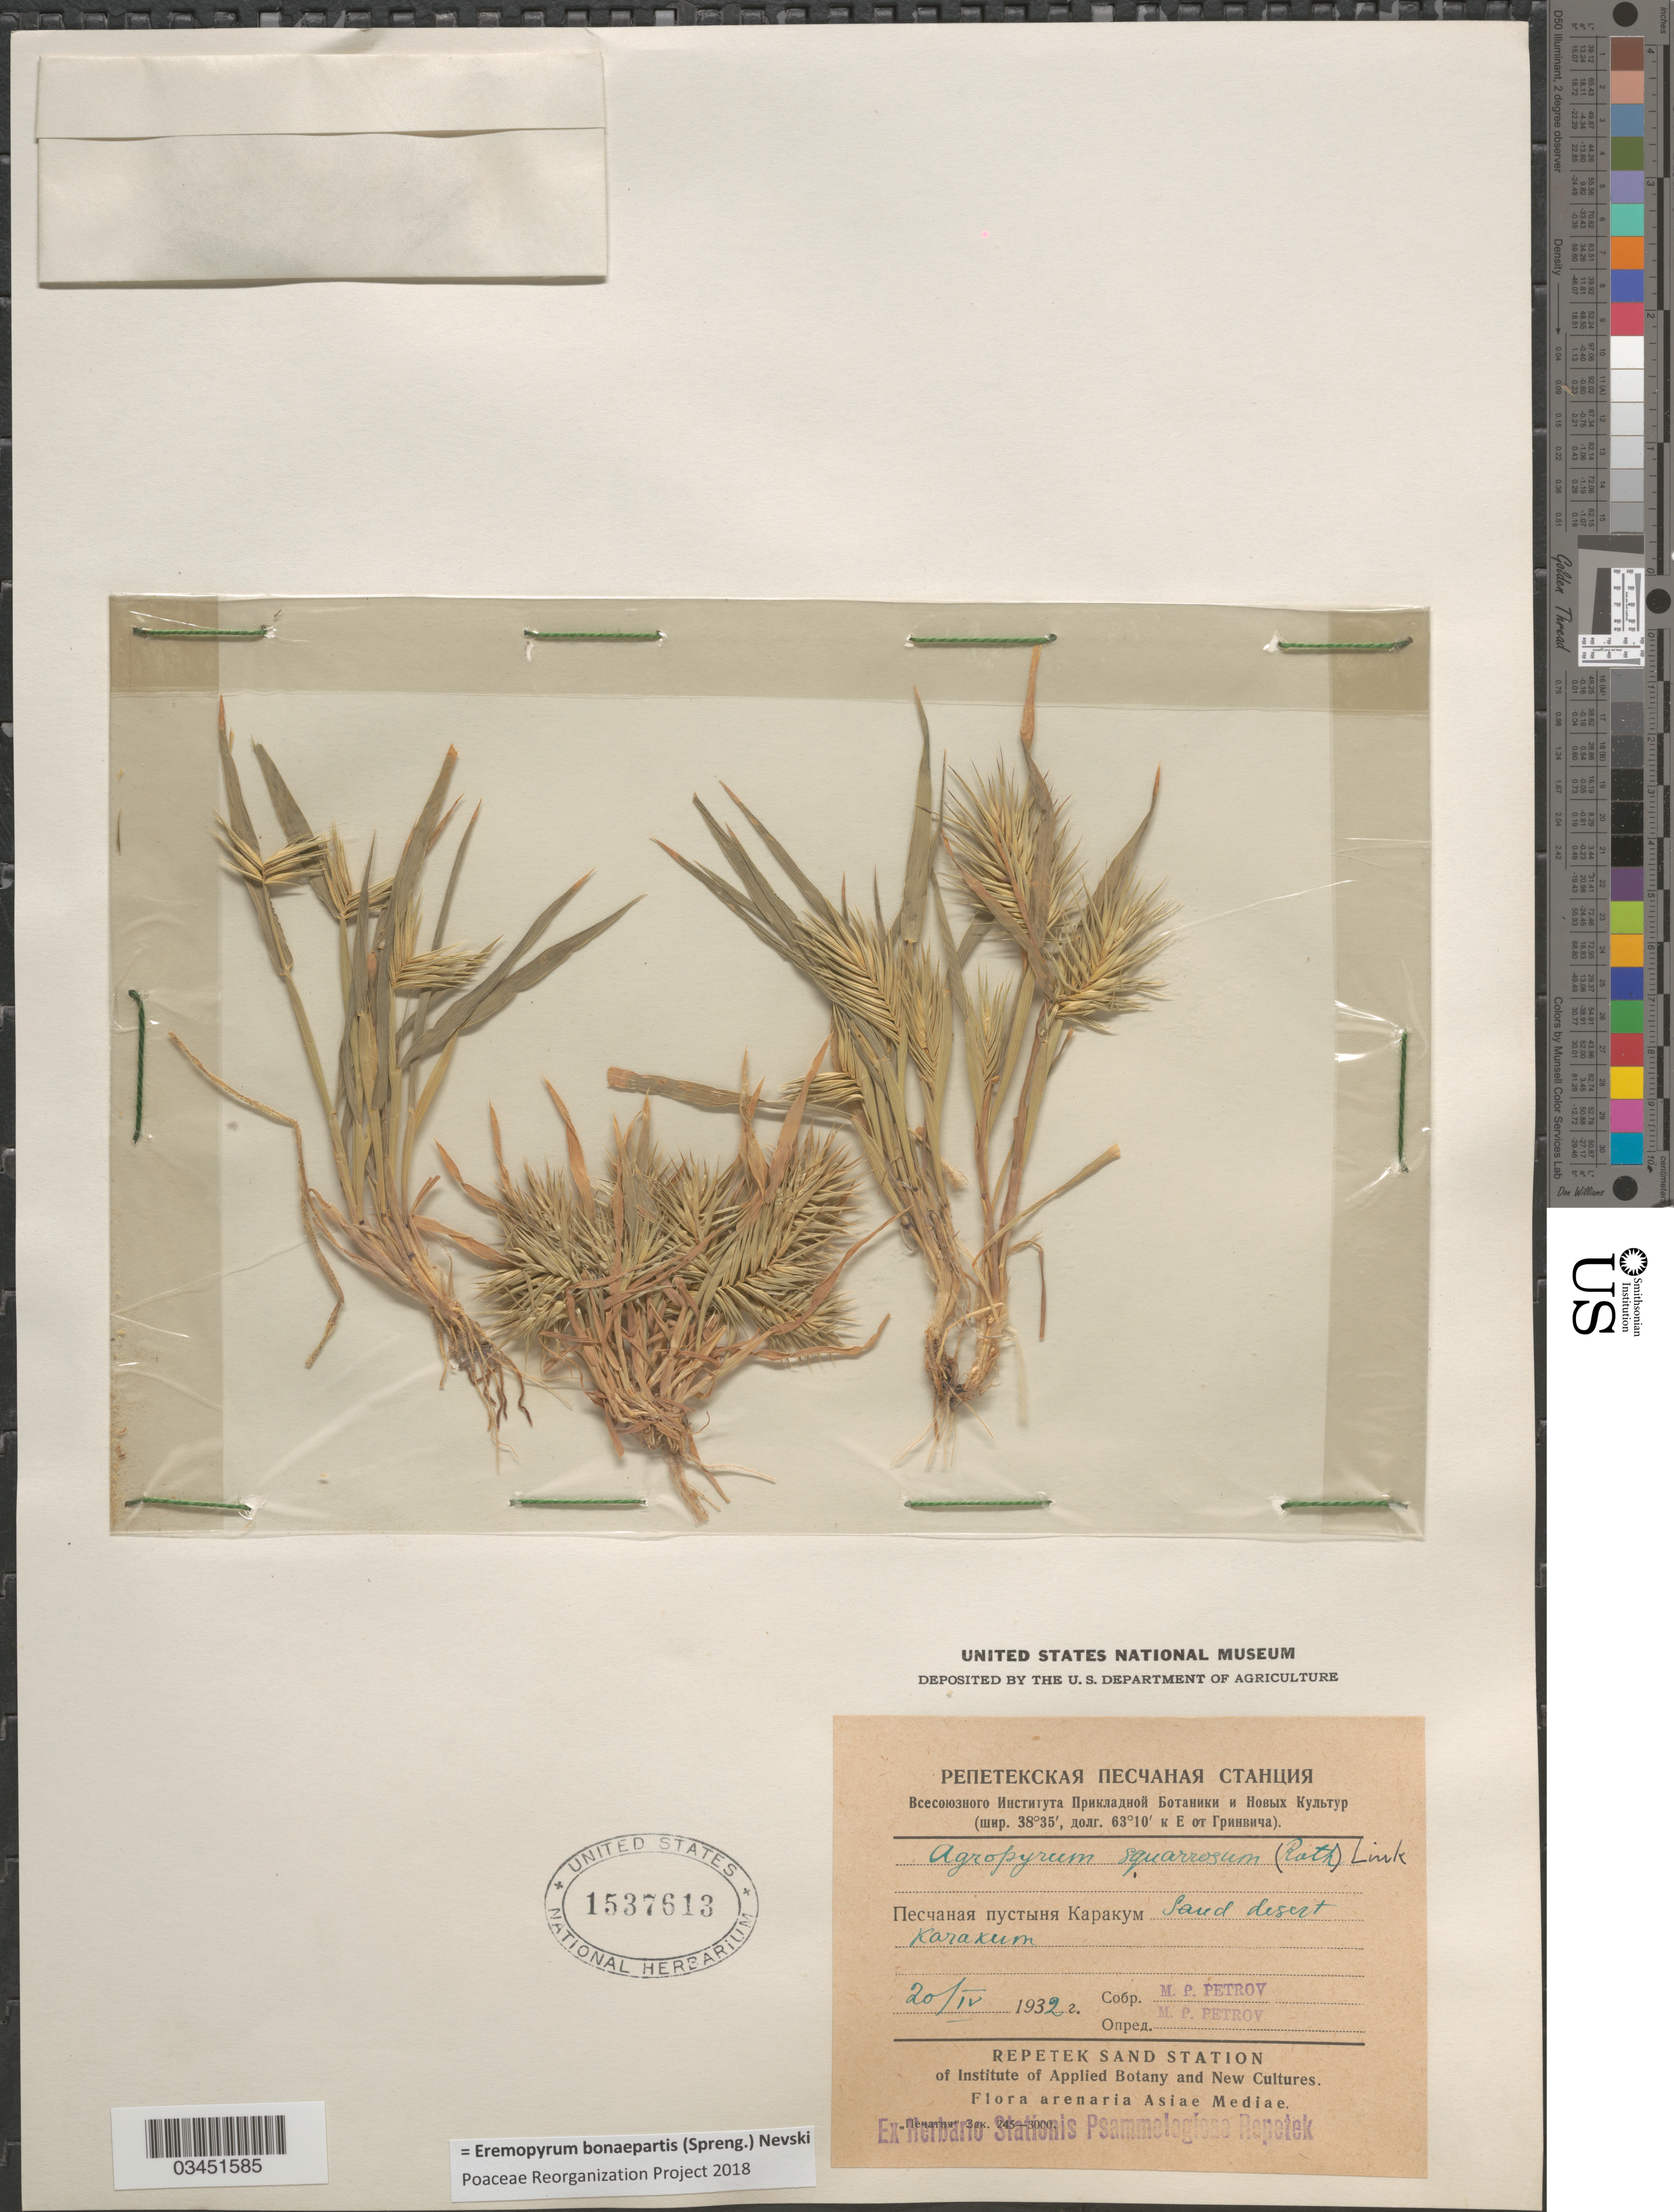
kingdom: Plantae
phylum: Tracheophyta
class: Liliopsida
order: Poales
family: Poaceae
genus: Eremopyrum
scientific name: Eremopyrum bonaepartis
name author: (Spreng.) Nevski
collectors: M. Petrov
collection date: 1932-04-20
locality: Sand desert Karakum.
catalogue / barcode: US 1537613